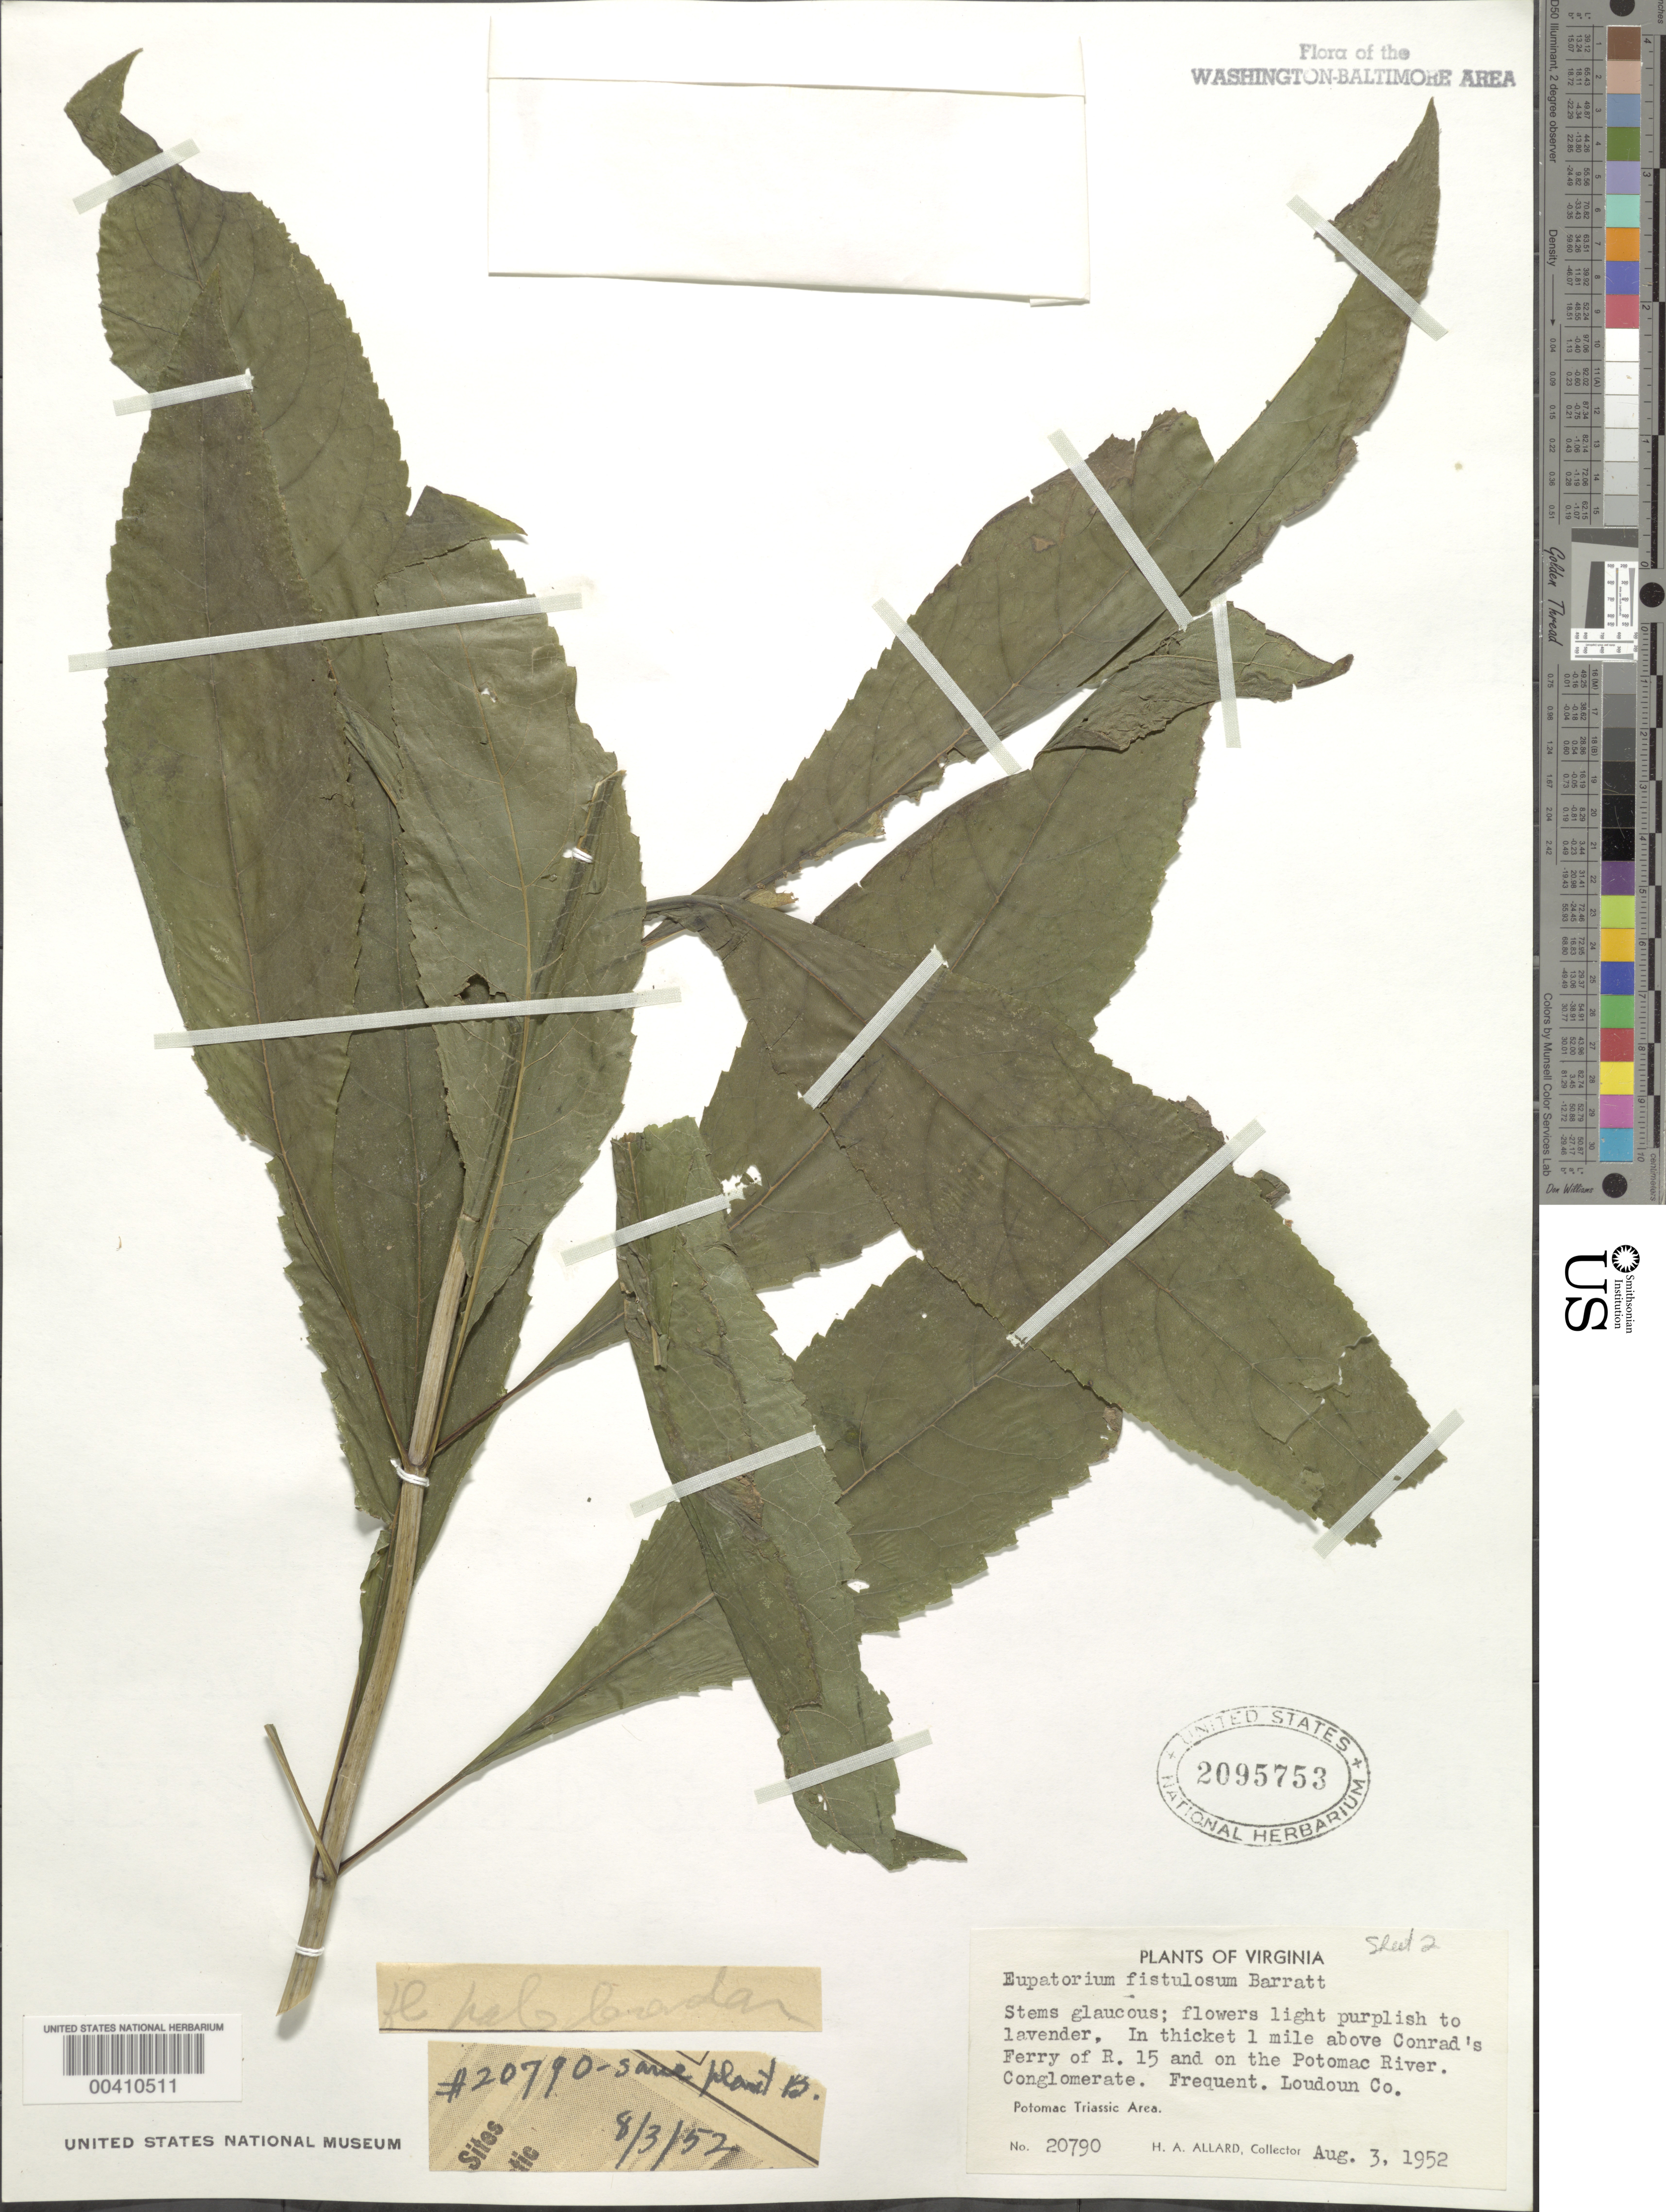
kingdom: Plantae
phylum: Tracheophyta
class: Magnoliopsida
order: Asterales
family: Asteraceae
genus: Eupatorium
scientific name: Eupatorium fistulosum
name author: Barratt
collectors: H. A. Allard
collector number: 20790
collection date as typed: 03 Aug 1952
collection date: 1952-08-03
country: United States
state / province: Virginia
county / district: Loudoun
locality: Above Conrad's Ferry off Rt. 15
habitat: In thicket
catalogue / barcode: US 2095753